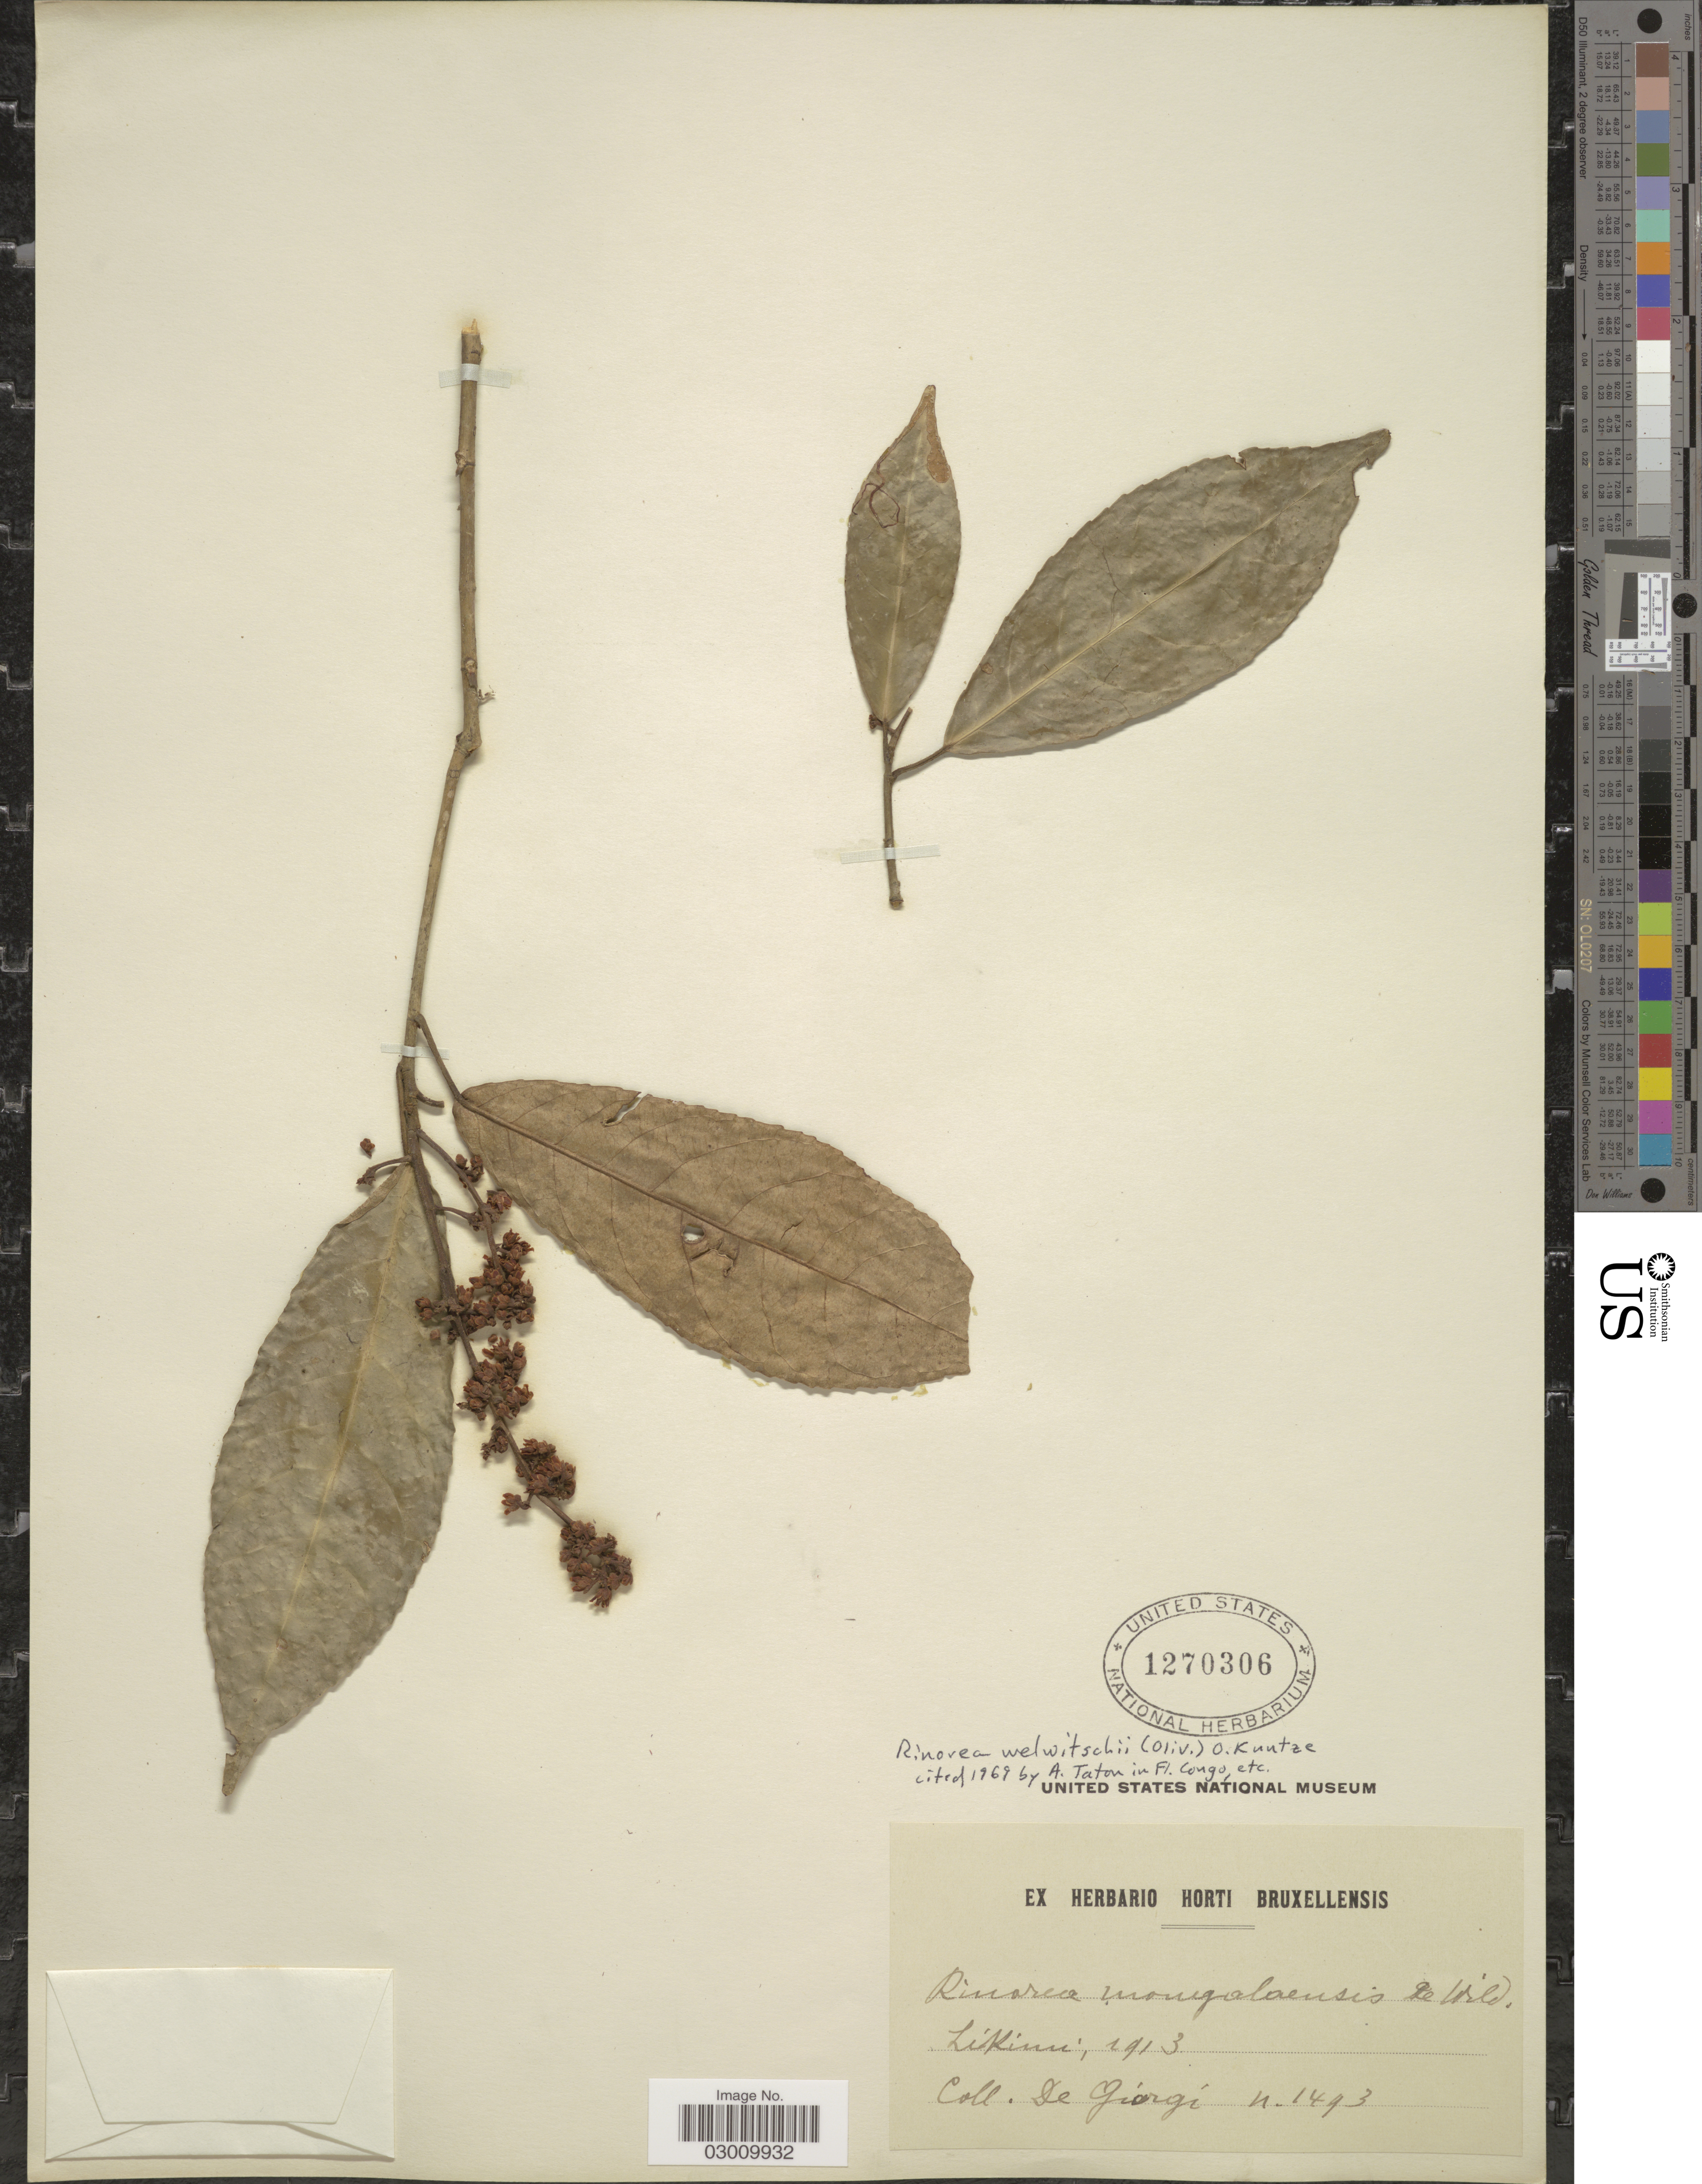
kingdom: Plantae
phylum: Tracheophyta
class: Magnoliopsida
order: Malpighiales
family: Violaceae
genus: Rinorea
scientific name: Rinorea welwitschii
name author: (Oliv.) Kuntze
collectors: D. Giorgi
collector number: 1493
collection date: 1913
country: Congo, Democratic Republic of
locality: Likimi.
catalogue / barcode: US 1270306